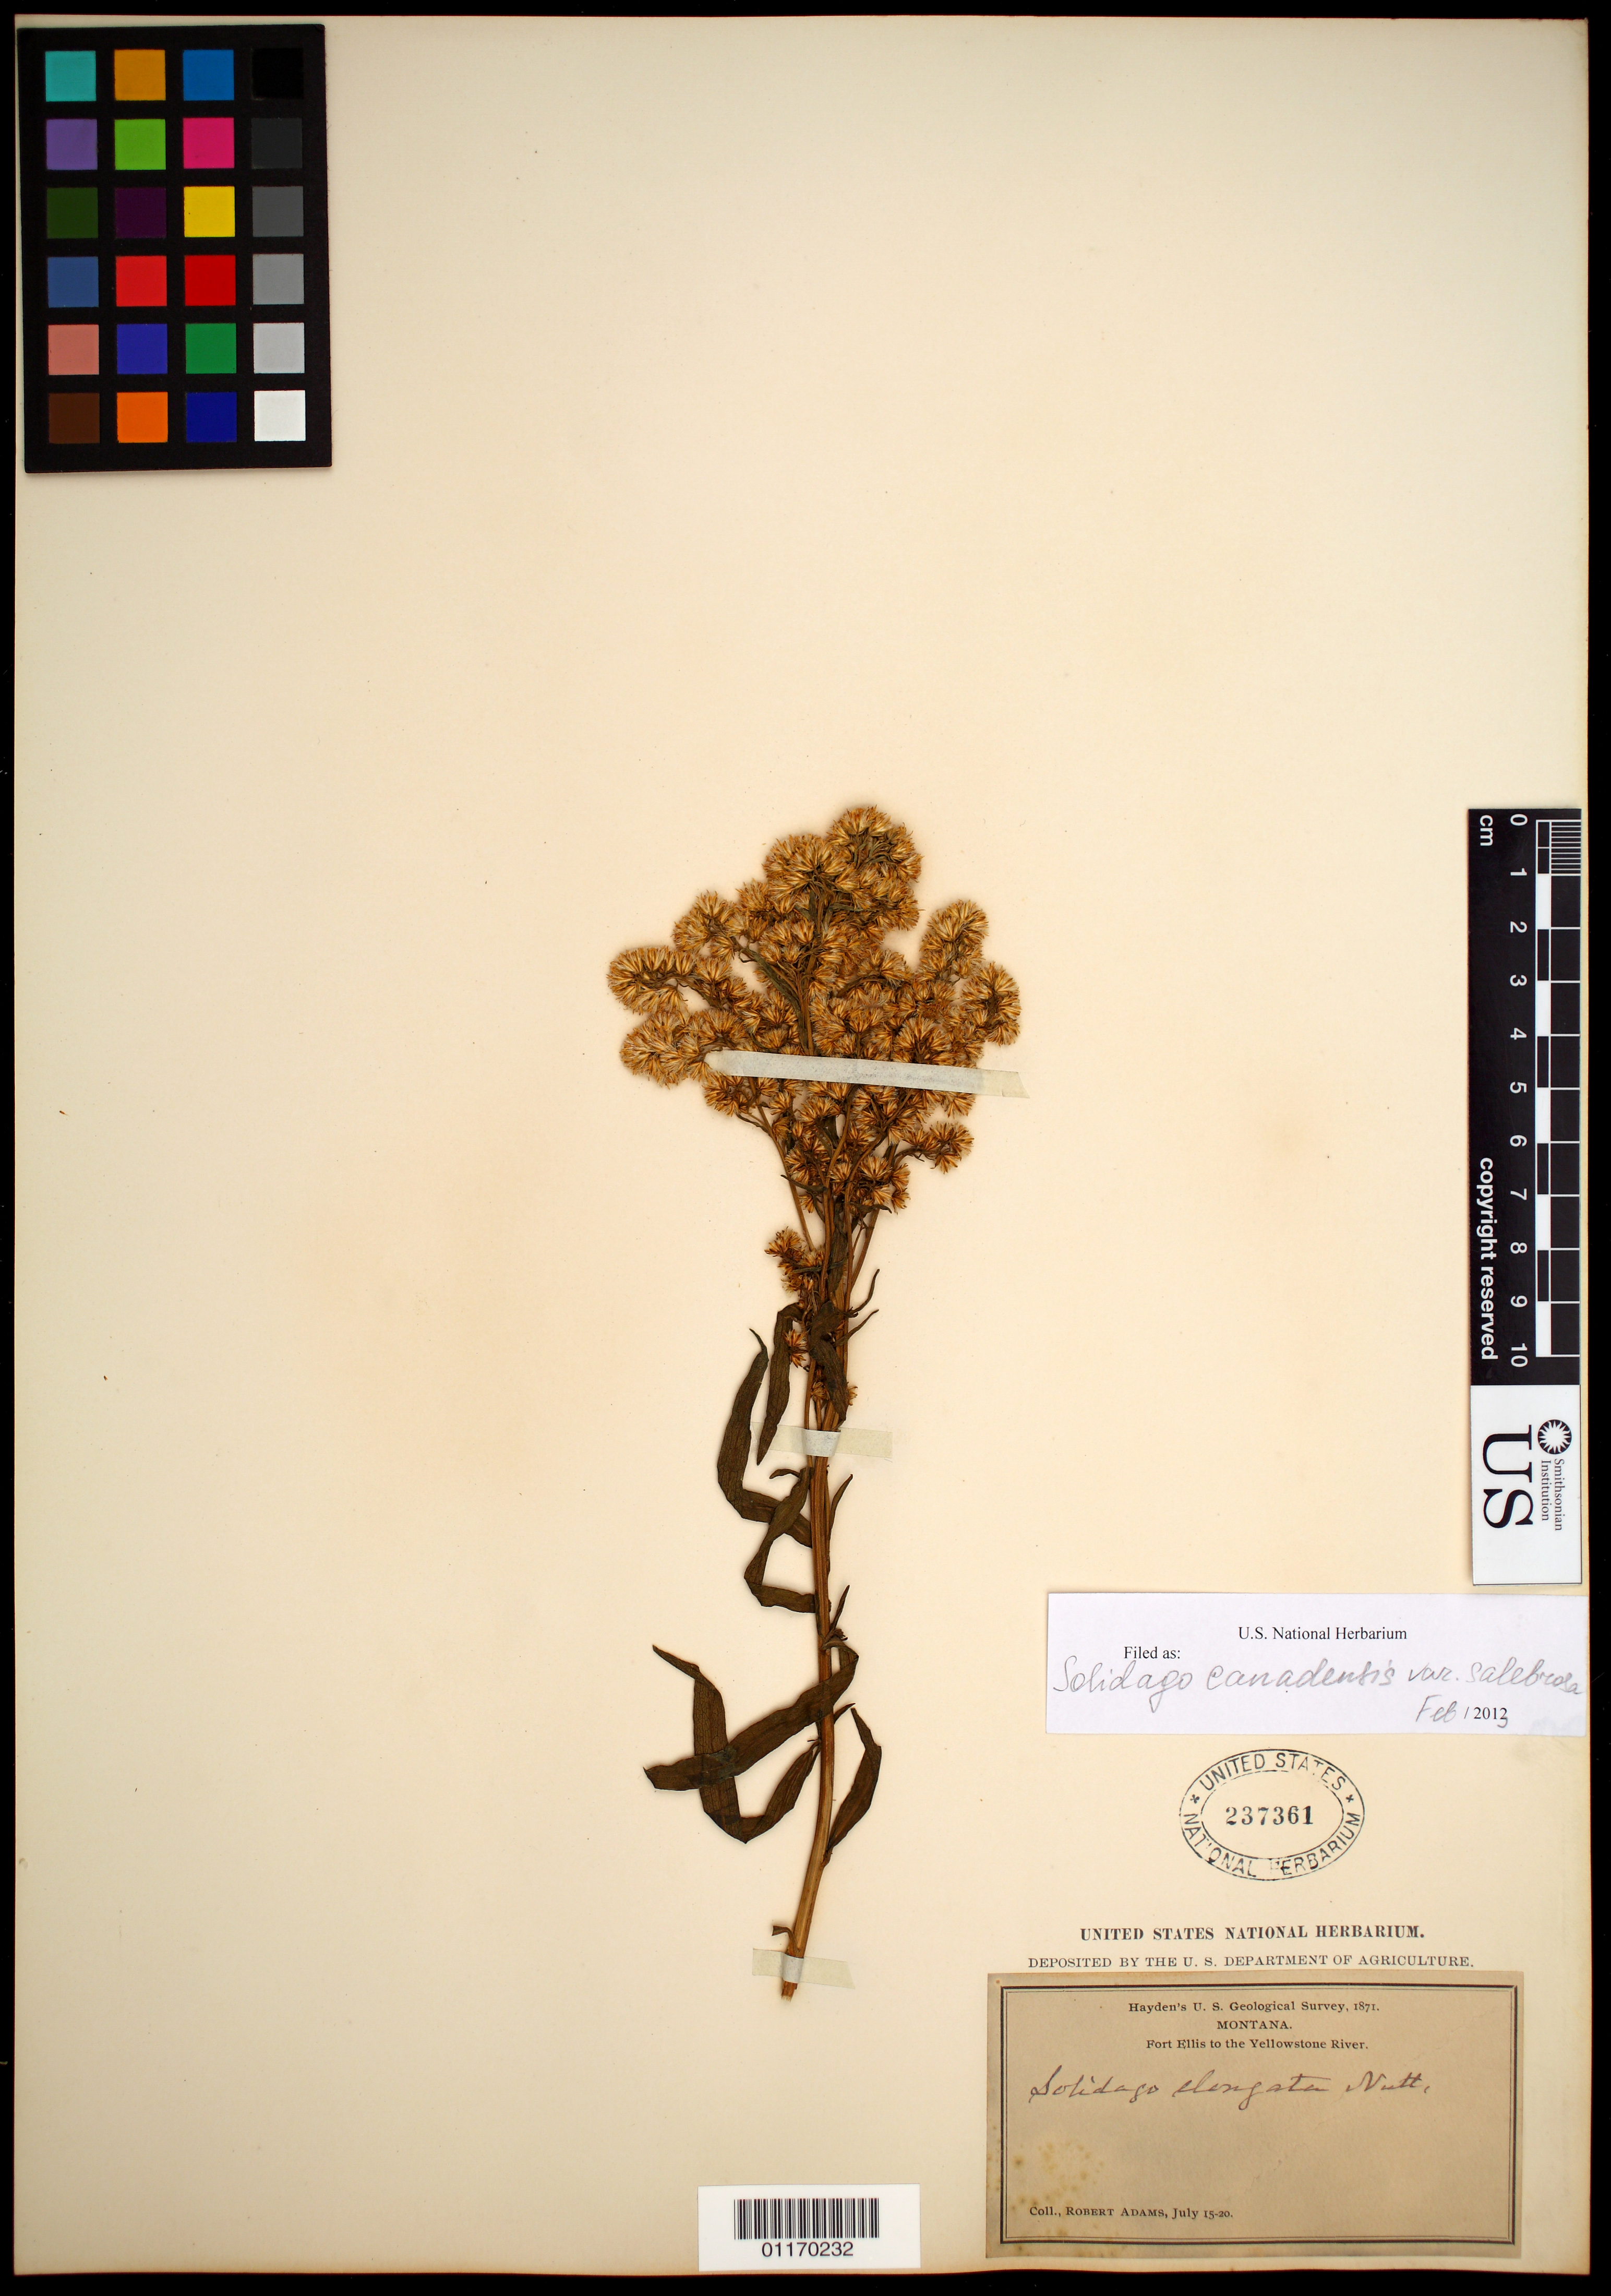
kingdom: Plantae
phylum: Tracheophyta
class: Magnoliopsida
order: Asterales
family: Asteraceae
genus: Solidago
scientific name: Solidago canadensis var. salebrosa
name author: (Piper) M.E. Jones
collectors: R. Adams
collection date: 1871-07-15/1871-07-20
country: United States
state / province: Montana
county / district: Gallatin / Park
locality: Fort Ellis to the Yellowstone River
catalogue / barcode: US 237361